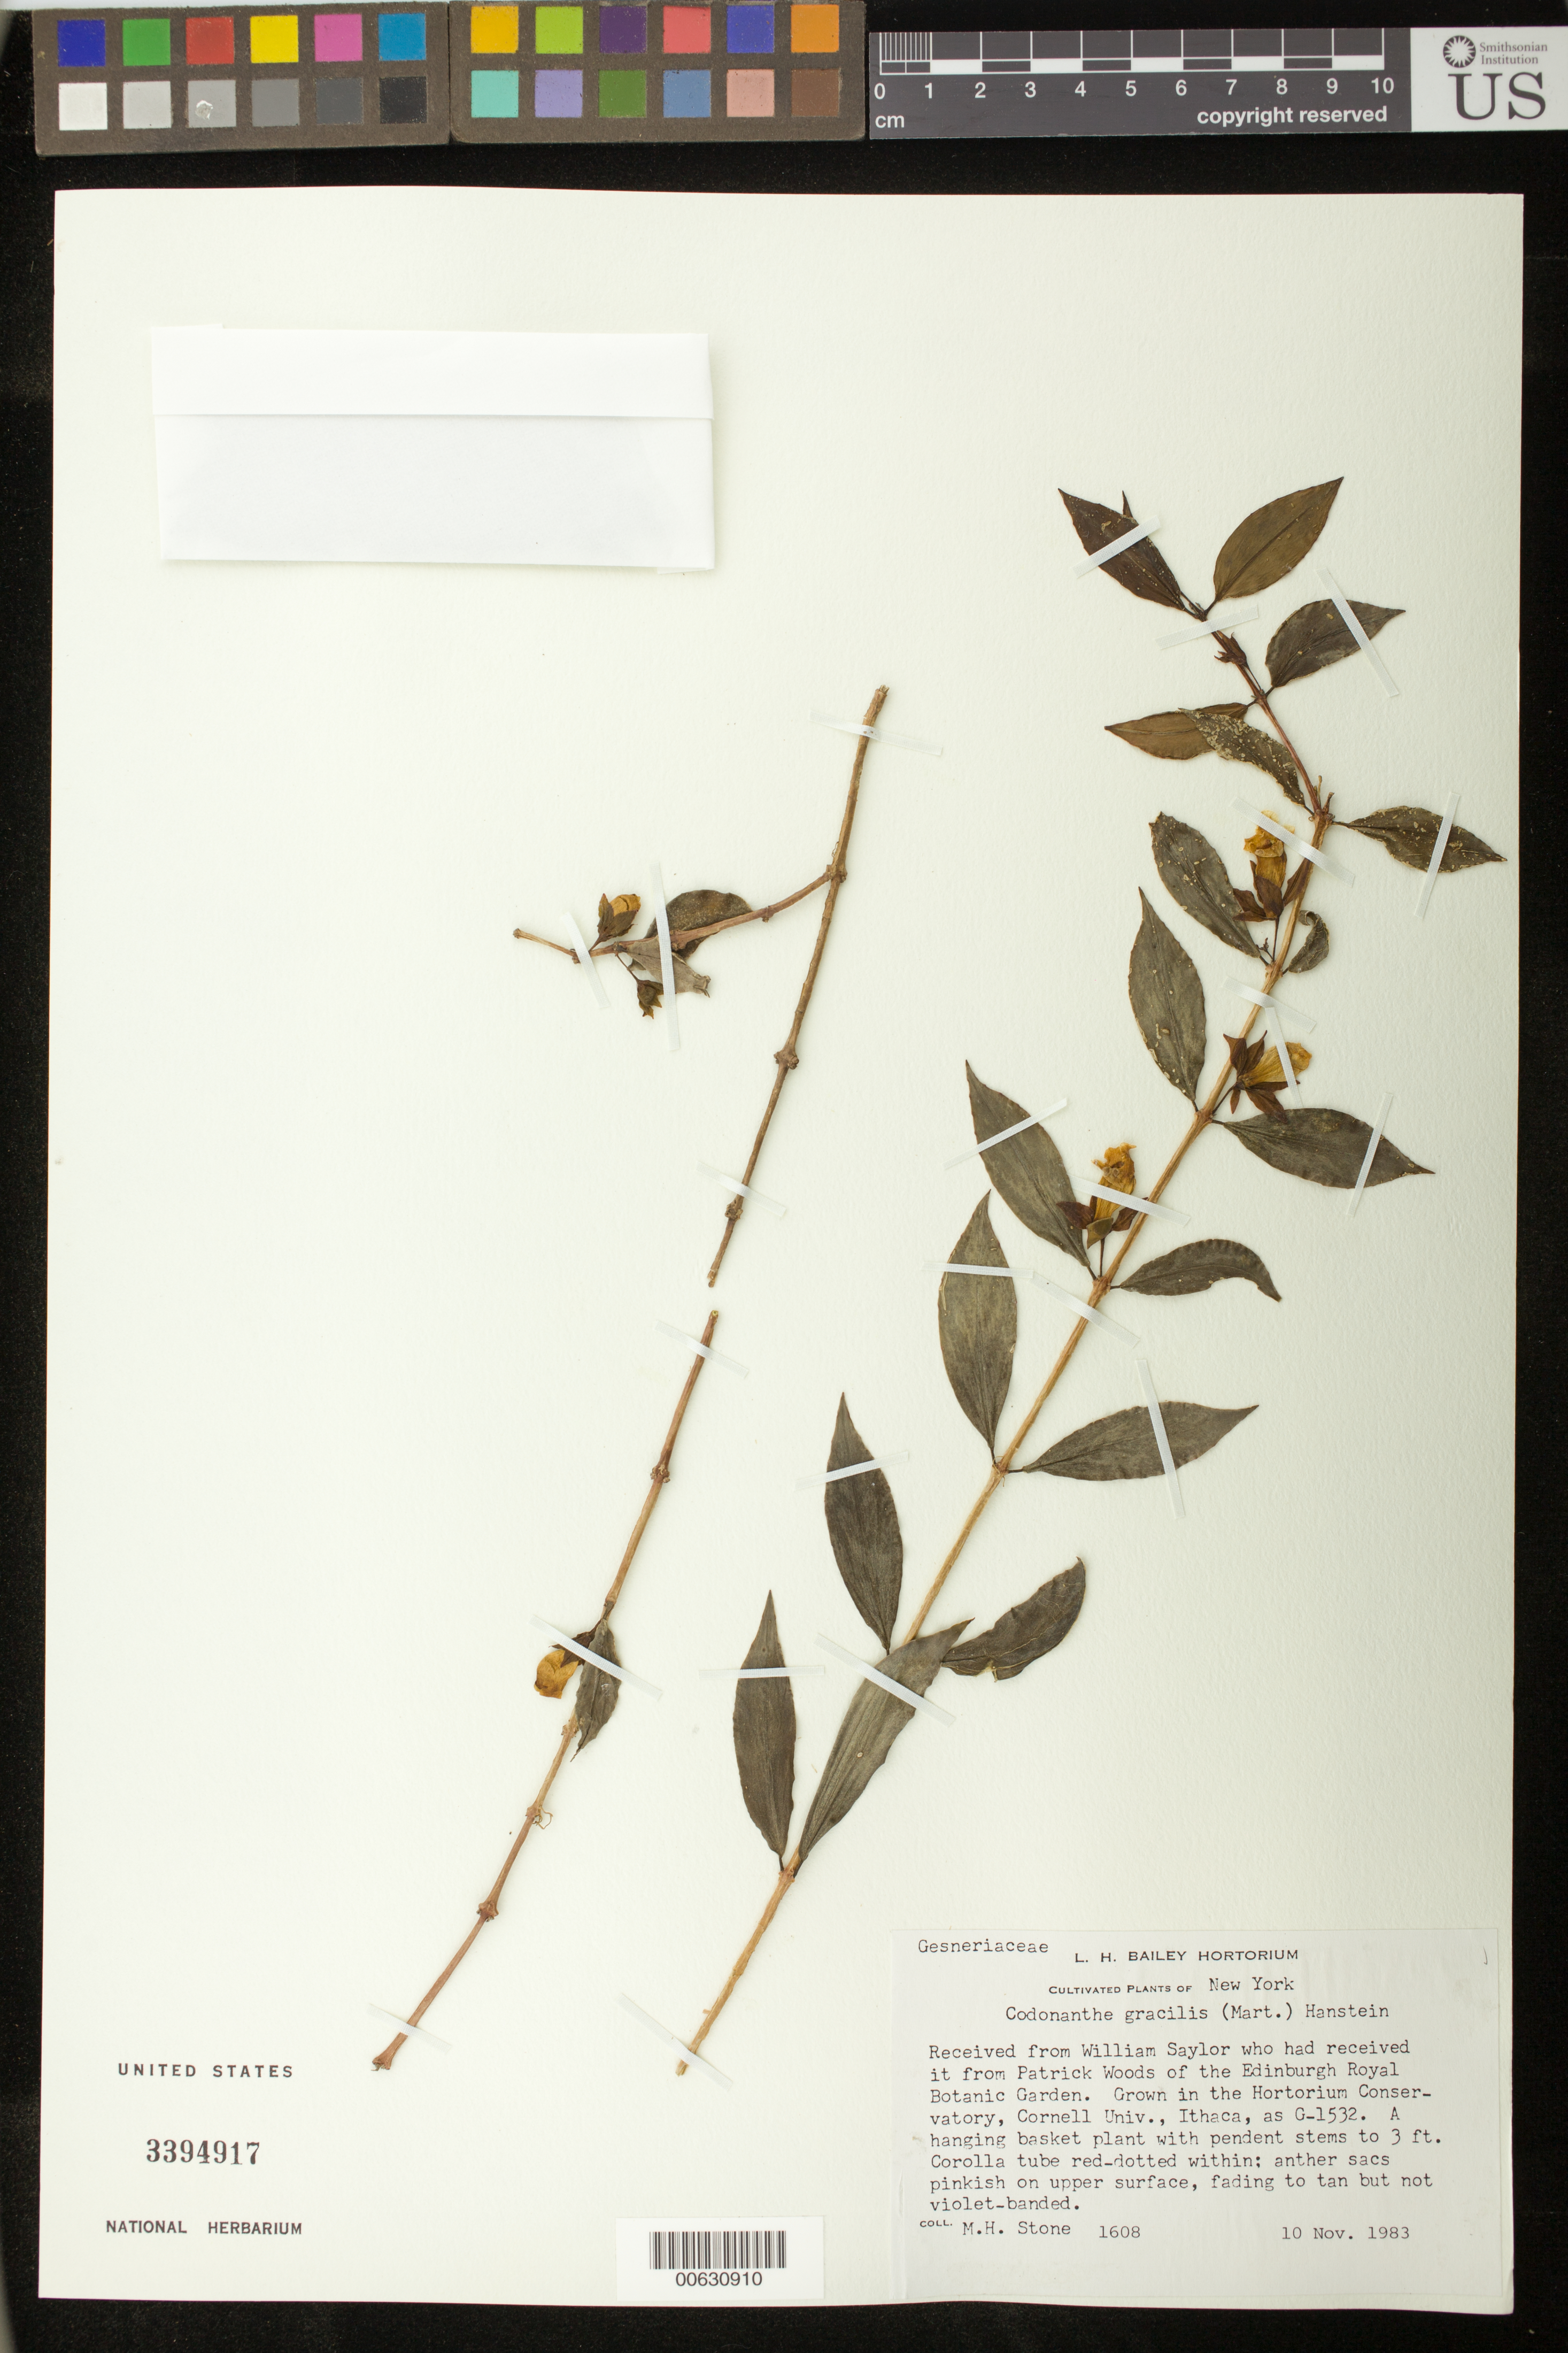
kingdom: Plantae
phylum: Tracheophyta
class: Magnoliopsida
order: Lamiales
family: Gesneriaceae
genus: Codonanthe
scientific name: Codonanthe gracilis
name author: (Mart.) Hanst.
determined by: Skog, Laurence E.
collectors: M. Stone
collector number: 1608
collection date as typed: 10 Nov 1983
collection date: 1983-11-10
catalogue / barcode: US 3394917